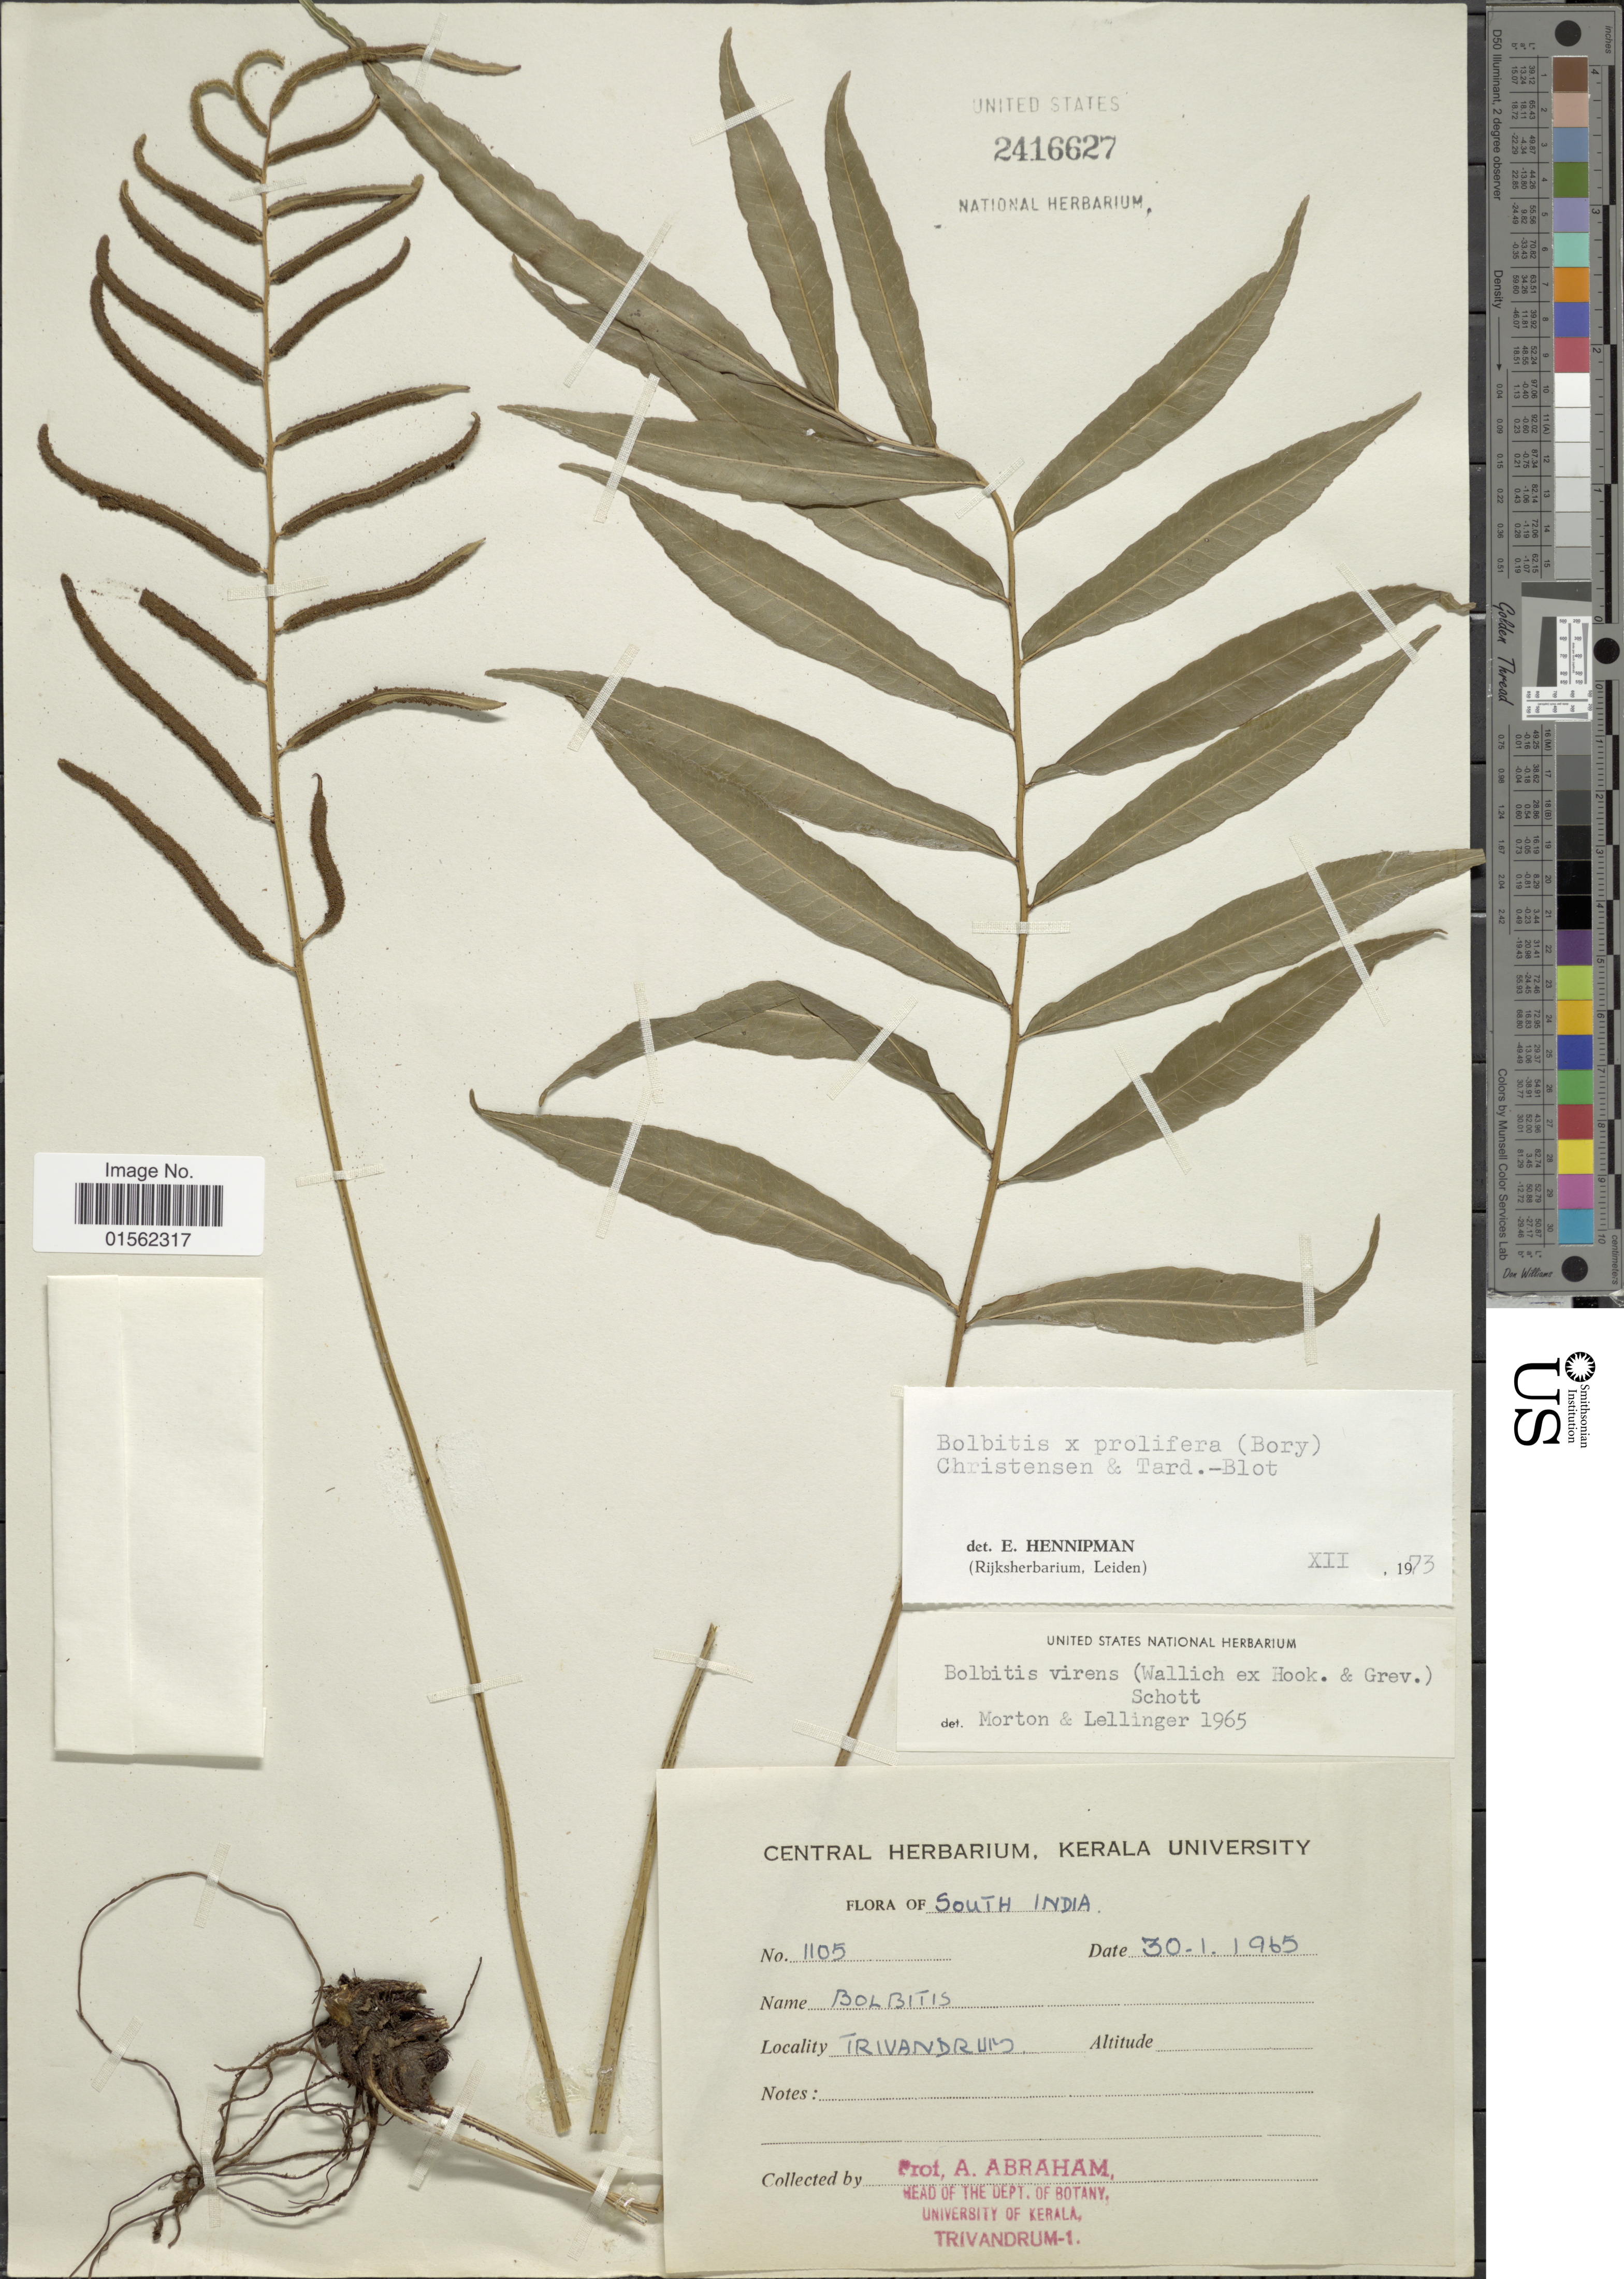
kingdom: Plantae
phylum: Tracheophyta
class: Polypodiopsida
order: Polypodiales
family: Dryopteridaceae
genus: Bolbitis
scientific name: Bolbitis prolifera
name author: (Bory) C. Chr. & Tardieu ex Tardieu & C. Chr.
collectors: A. Abraham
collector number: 1105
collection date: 1965-01-30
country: India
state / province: Kerala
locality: Trivandrum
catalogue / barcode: US 2416627